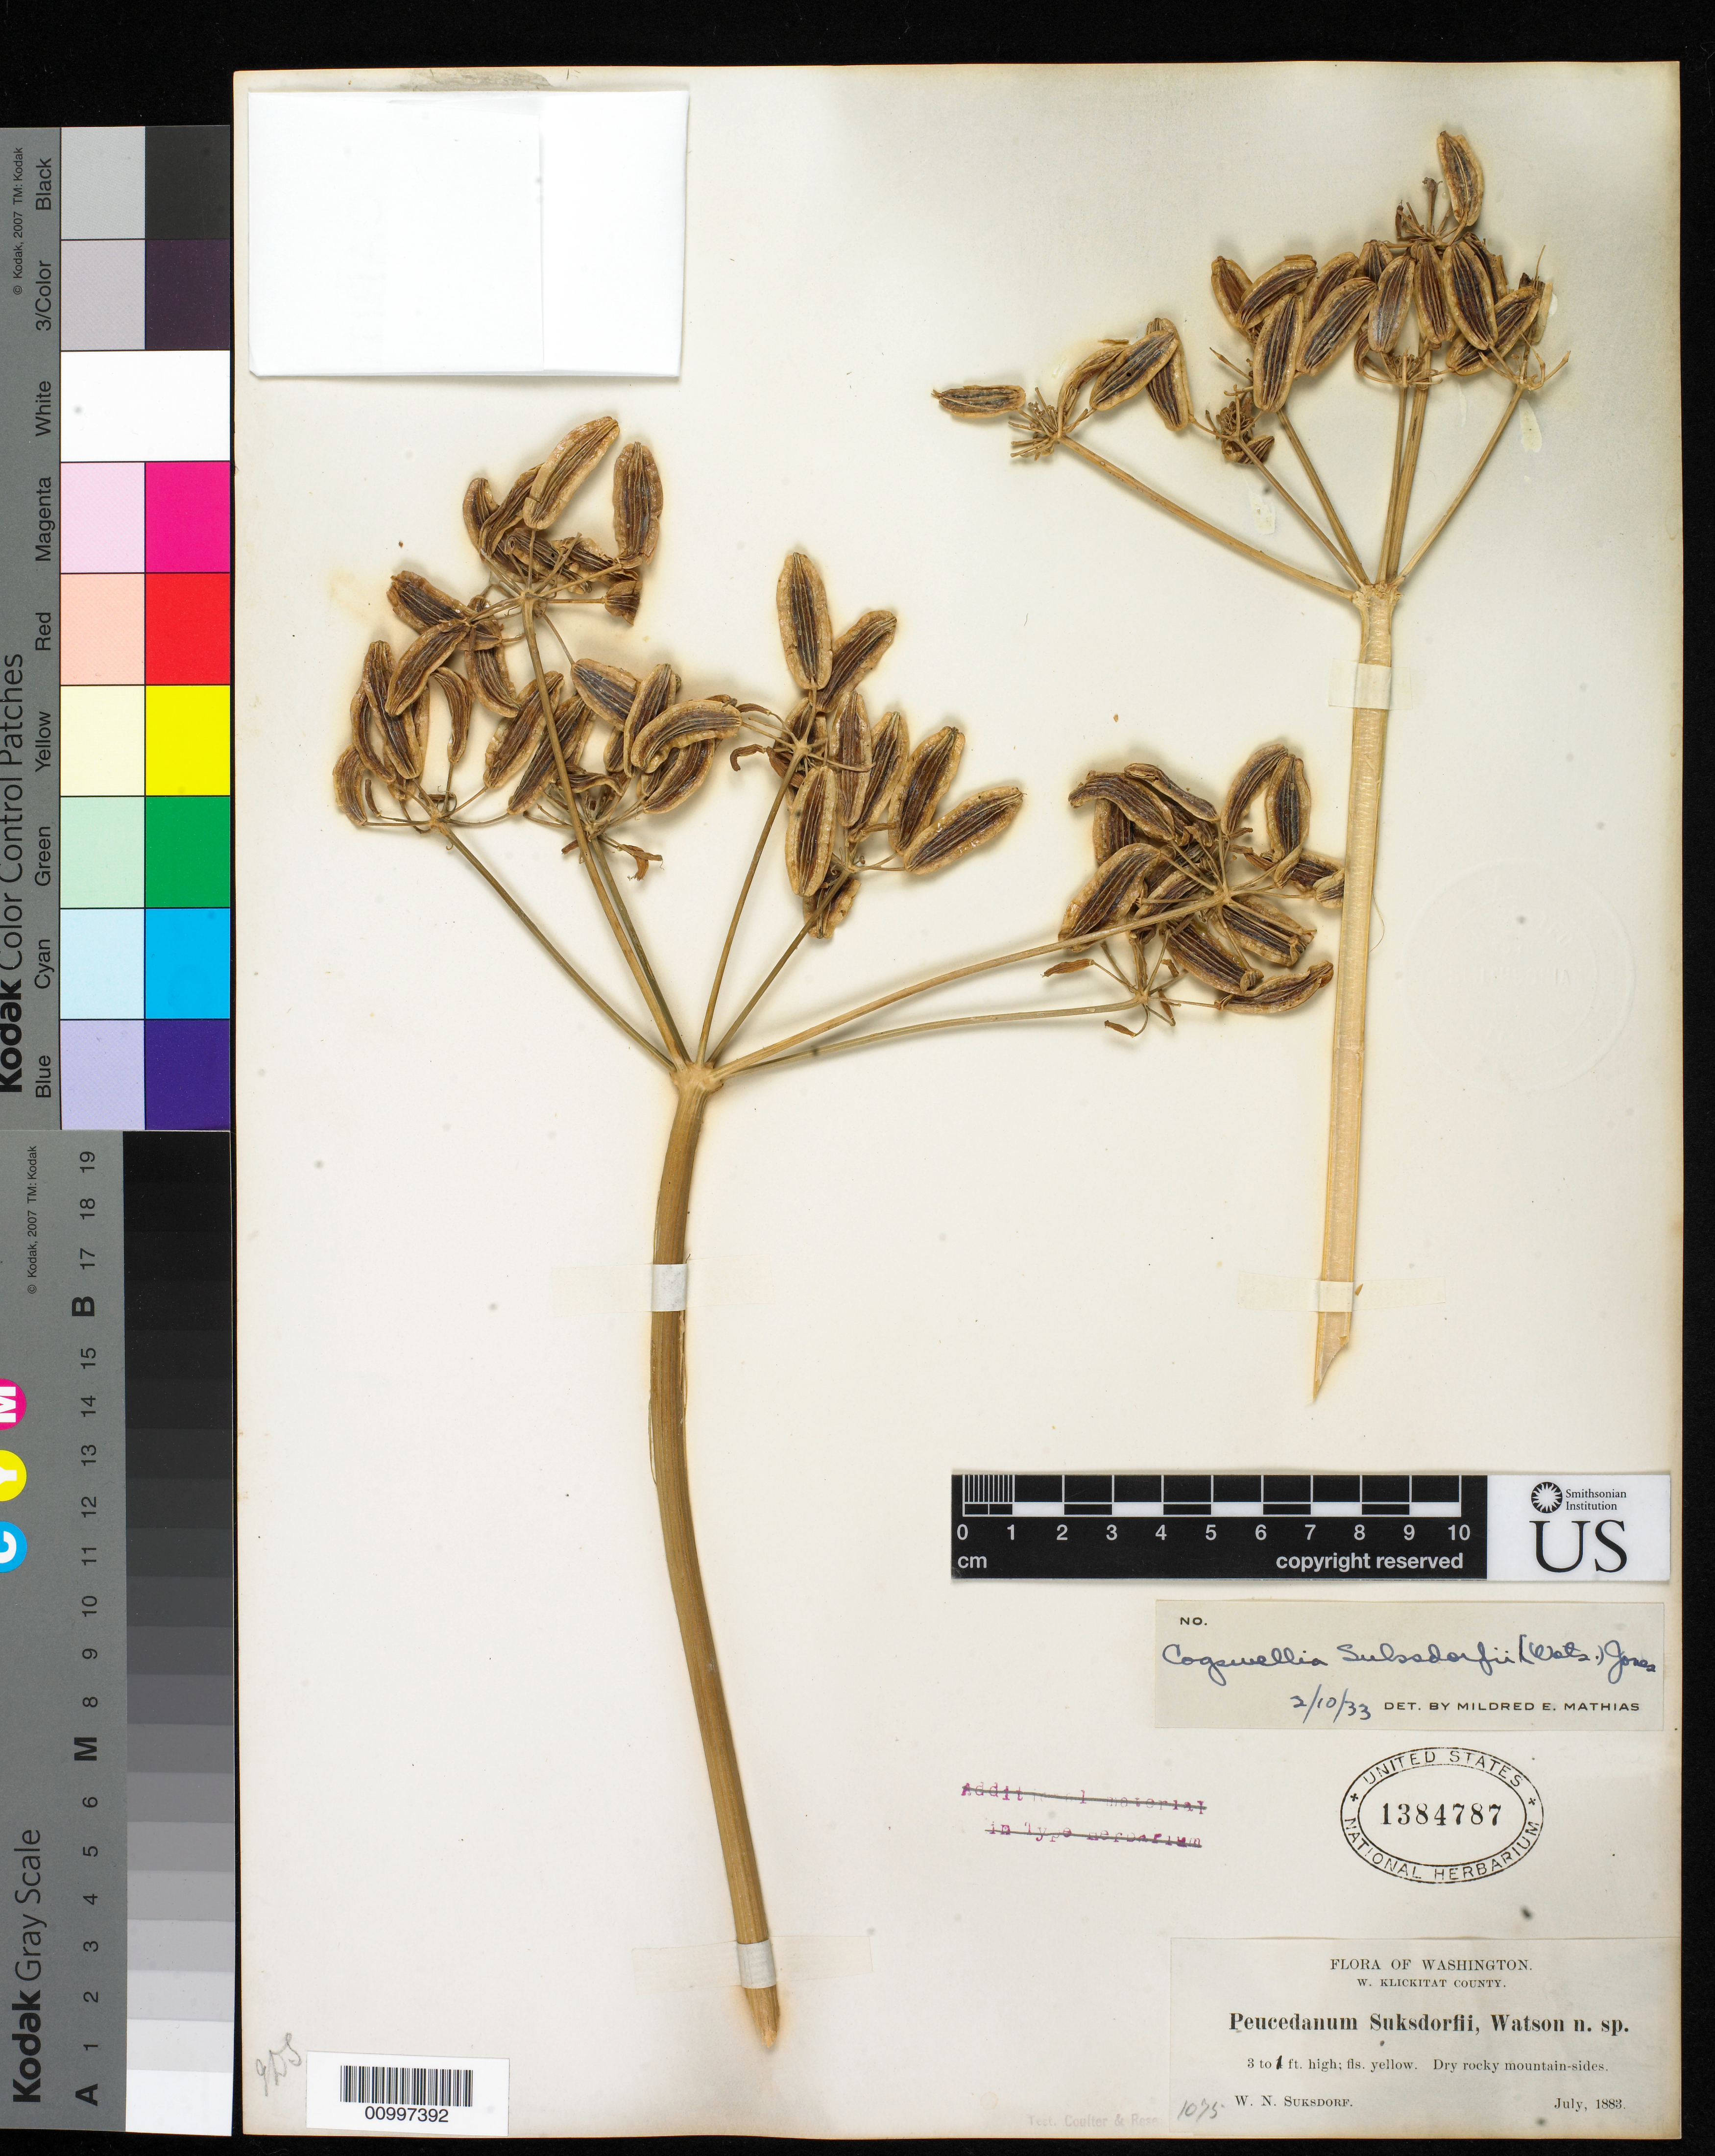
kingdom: Plantae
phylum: Tracheophyta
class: Magnoliopsida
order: Apiales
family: Apiaceae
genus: Peucedanum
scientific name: Peucedanum suksdorfii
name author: S. Watson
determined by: Mathias, M. E.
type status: Isotype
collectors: W. N. Suksdorf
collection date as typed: Jul 1883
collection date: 1883-07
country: United States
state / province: Washington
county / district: Klickitat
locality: W. Klickitat County.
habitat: Dry rocky mountain-sides.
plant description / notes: From the herbarium of J. Donnell Smith.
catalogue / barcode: US 1384787